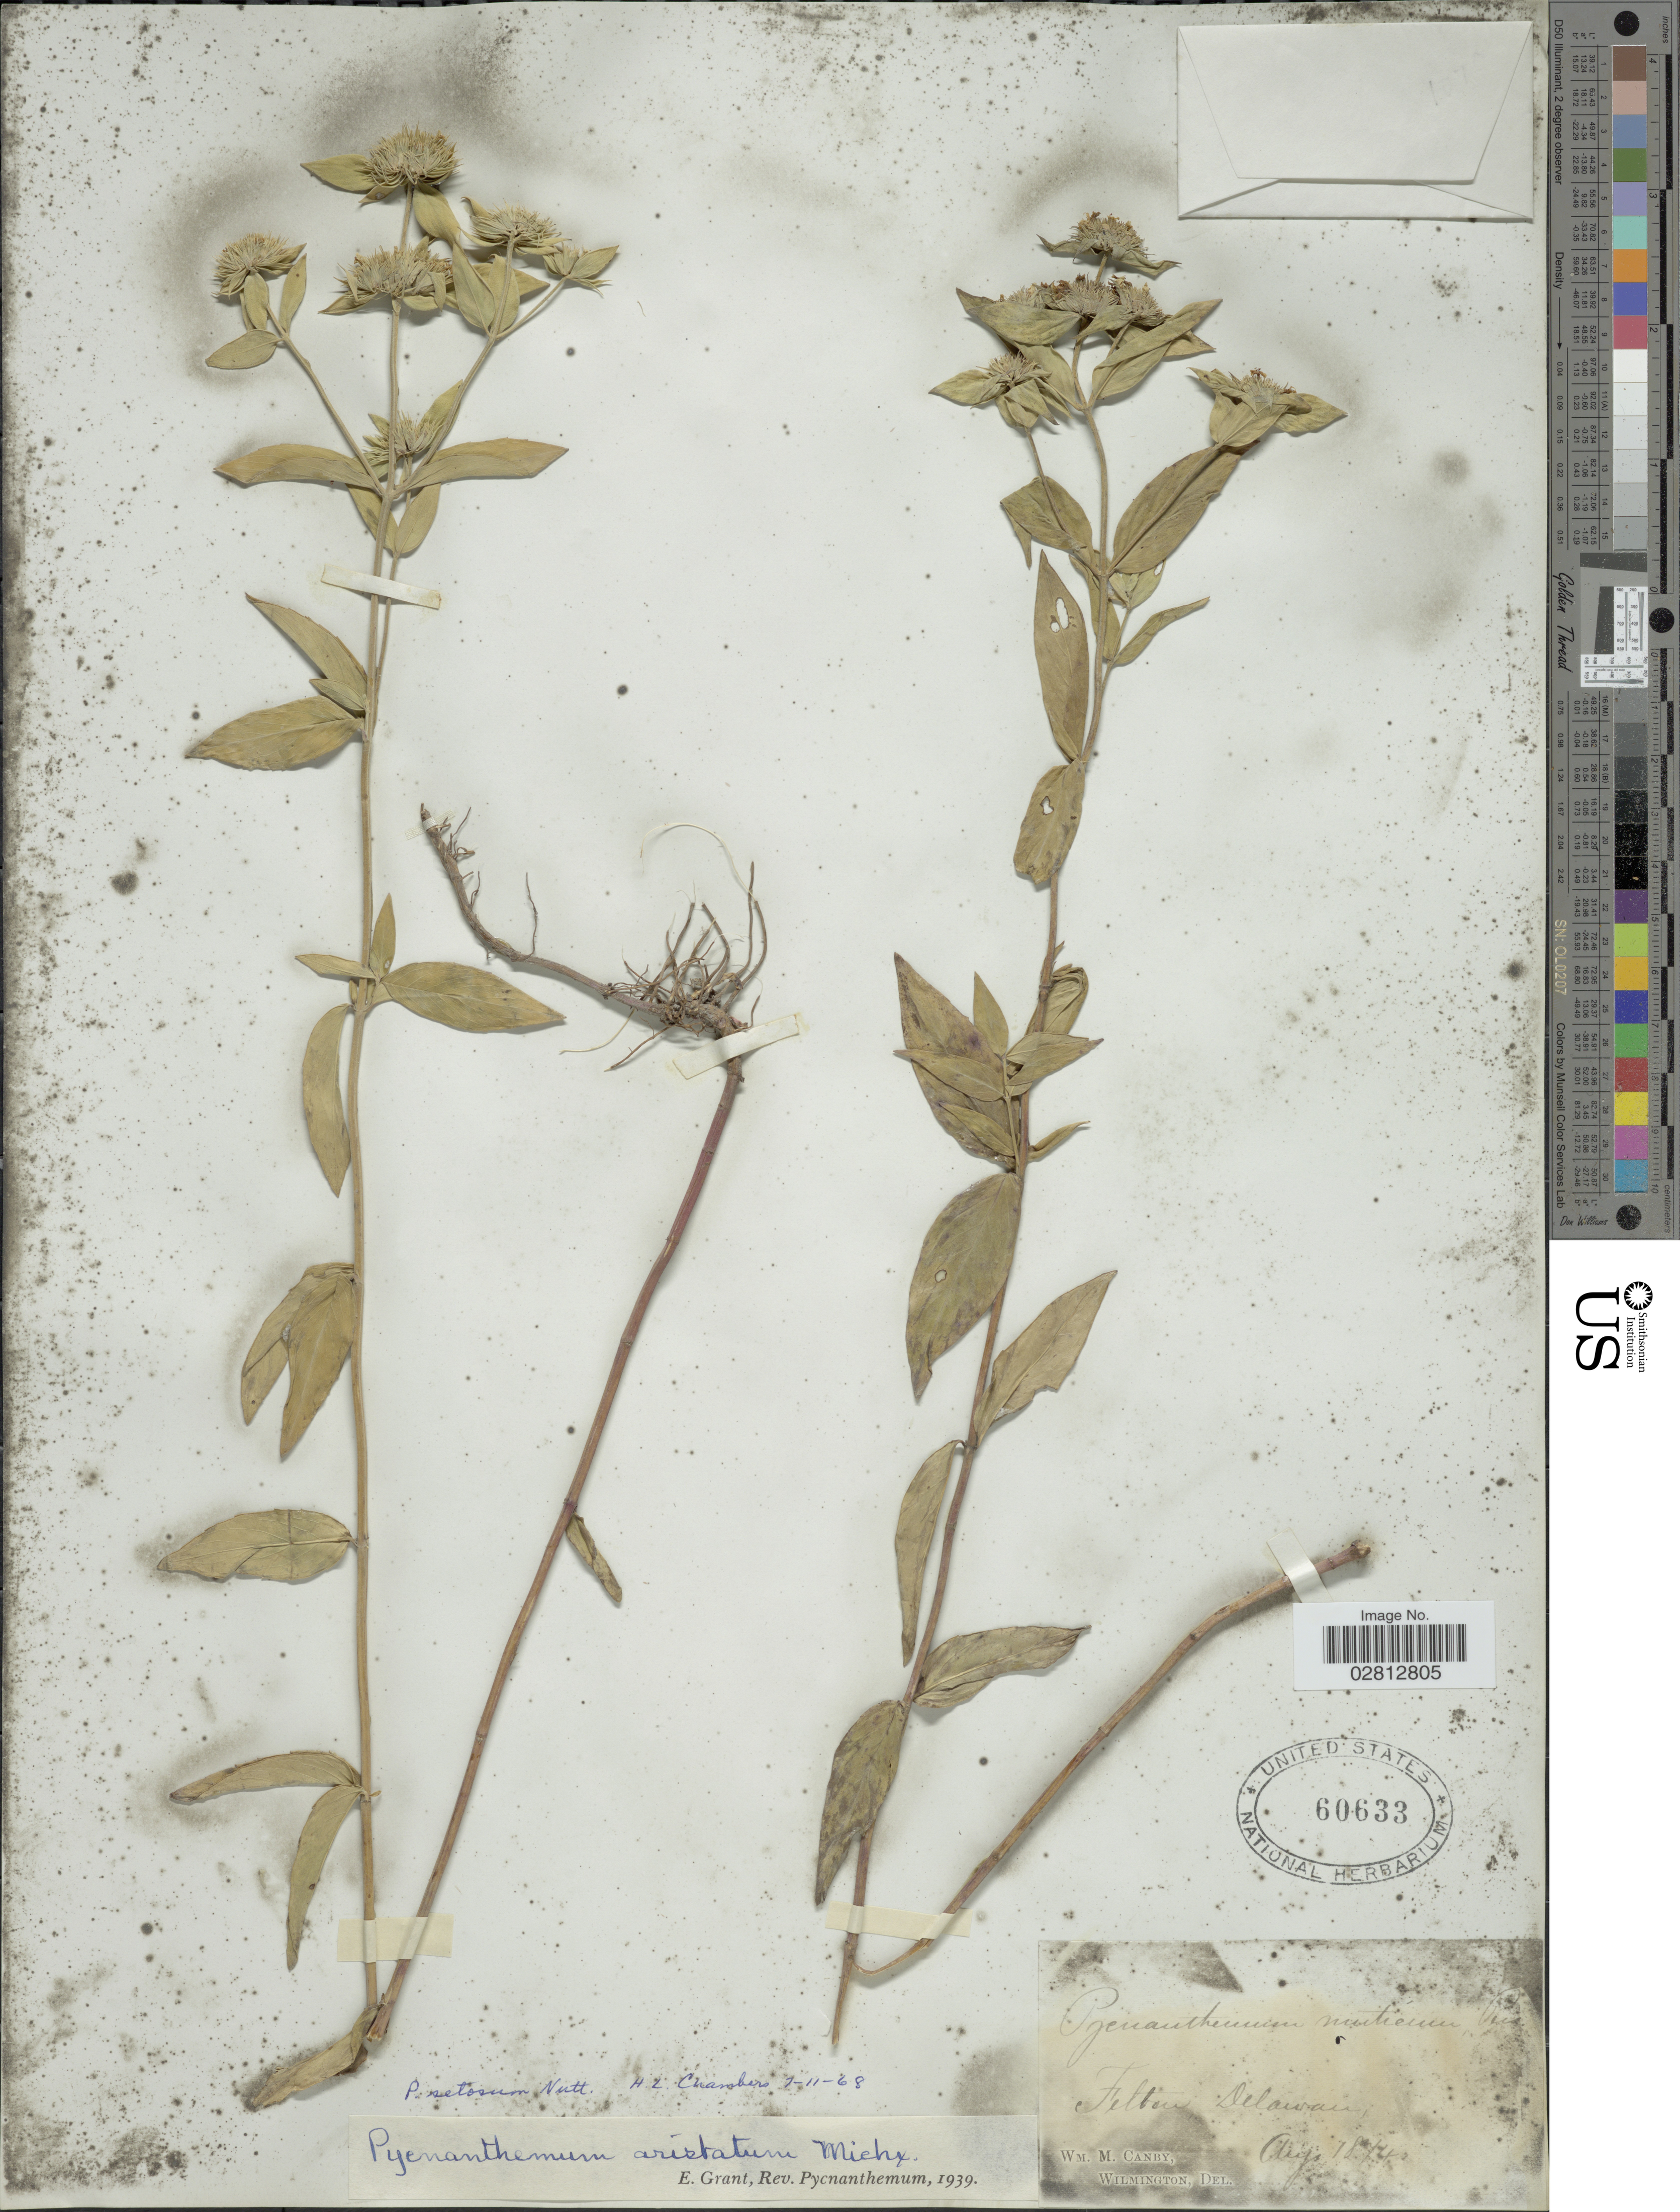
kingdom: Plantae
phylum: Tracheophyta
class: Magnoliopsida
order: Lamiales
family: Lamiaceae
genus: Pycnanthemum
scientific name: Pycnanthemum setosum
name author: Nutt.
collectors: W. M. Canby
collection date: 1814-08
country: United States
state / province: Delaware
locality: Felton.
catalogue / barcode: US 60633